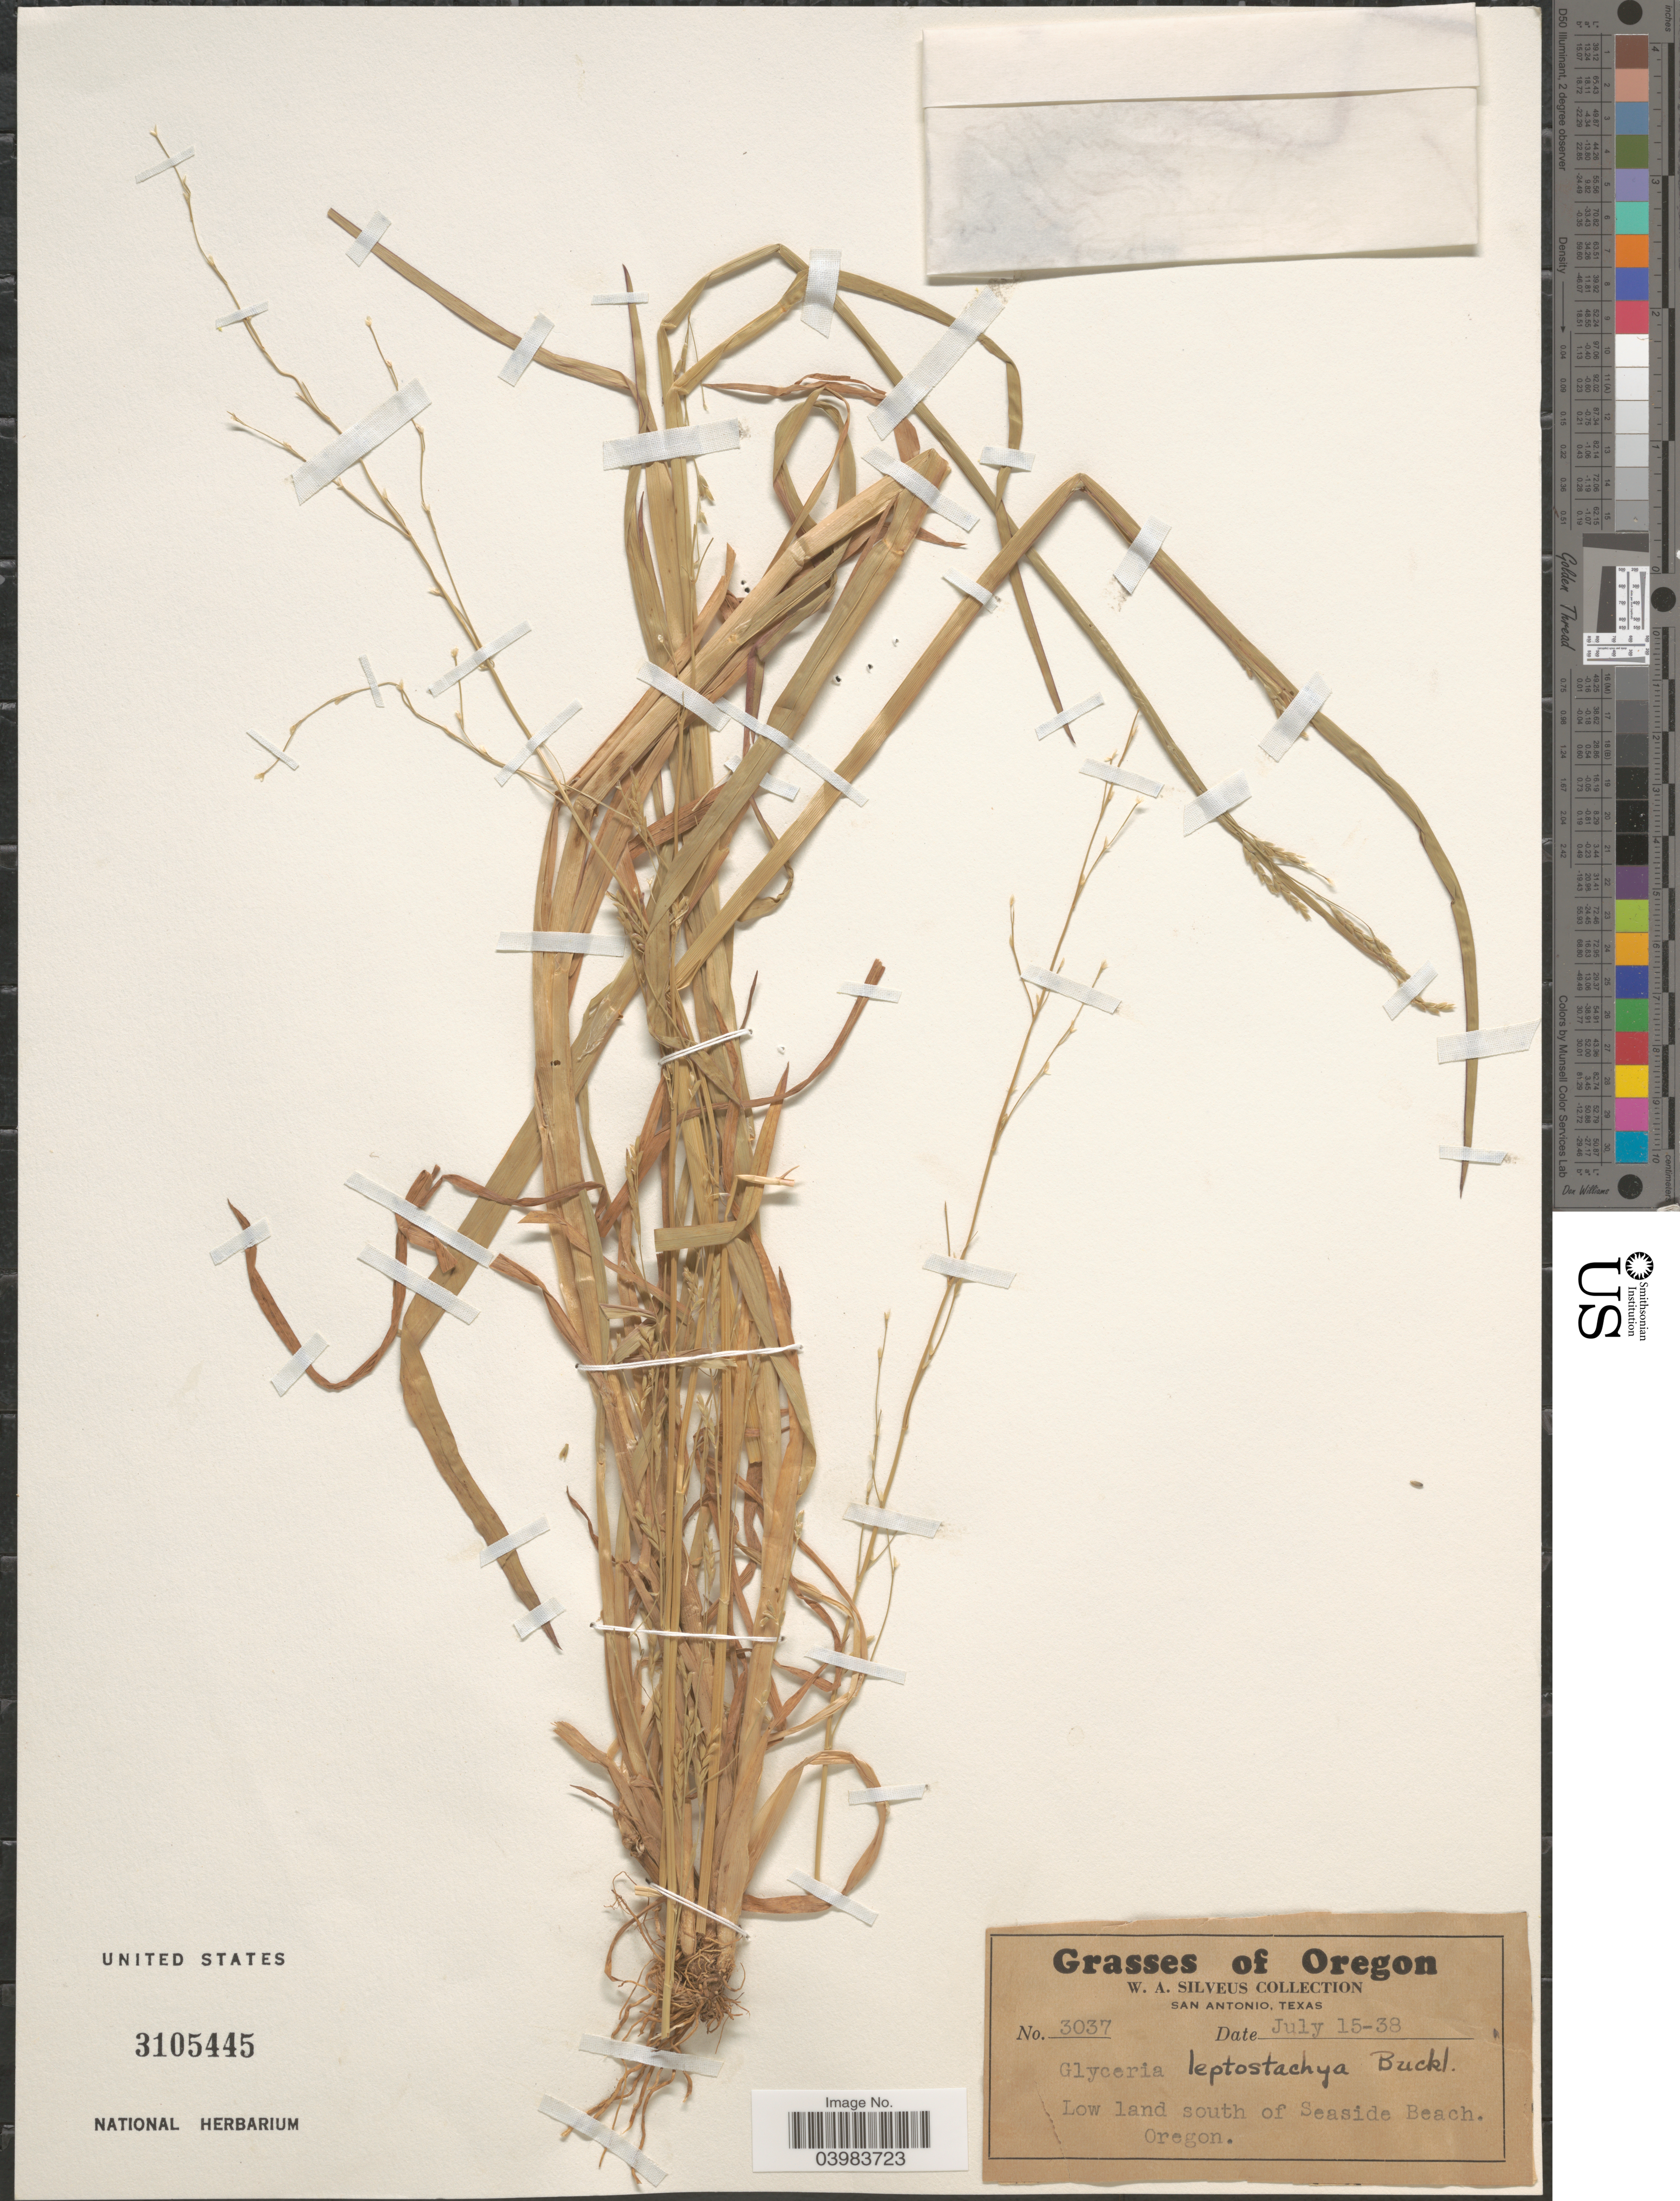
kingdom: Plantae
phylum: Tracheophyta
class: Liliopsida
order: Poales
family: Poaceae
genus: Glyceria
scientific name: Glyceria leptostachya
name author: Buckley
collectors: W. Silveus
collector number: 3037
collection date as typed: Transcribed d/m/y: 15/7/38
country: United States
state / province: Oregon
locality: Low land south of Seaside Beach.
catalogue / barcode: US 3105445